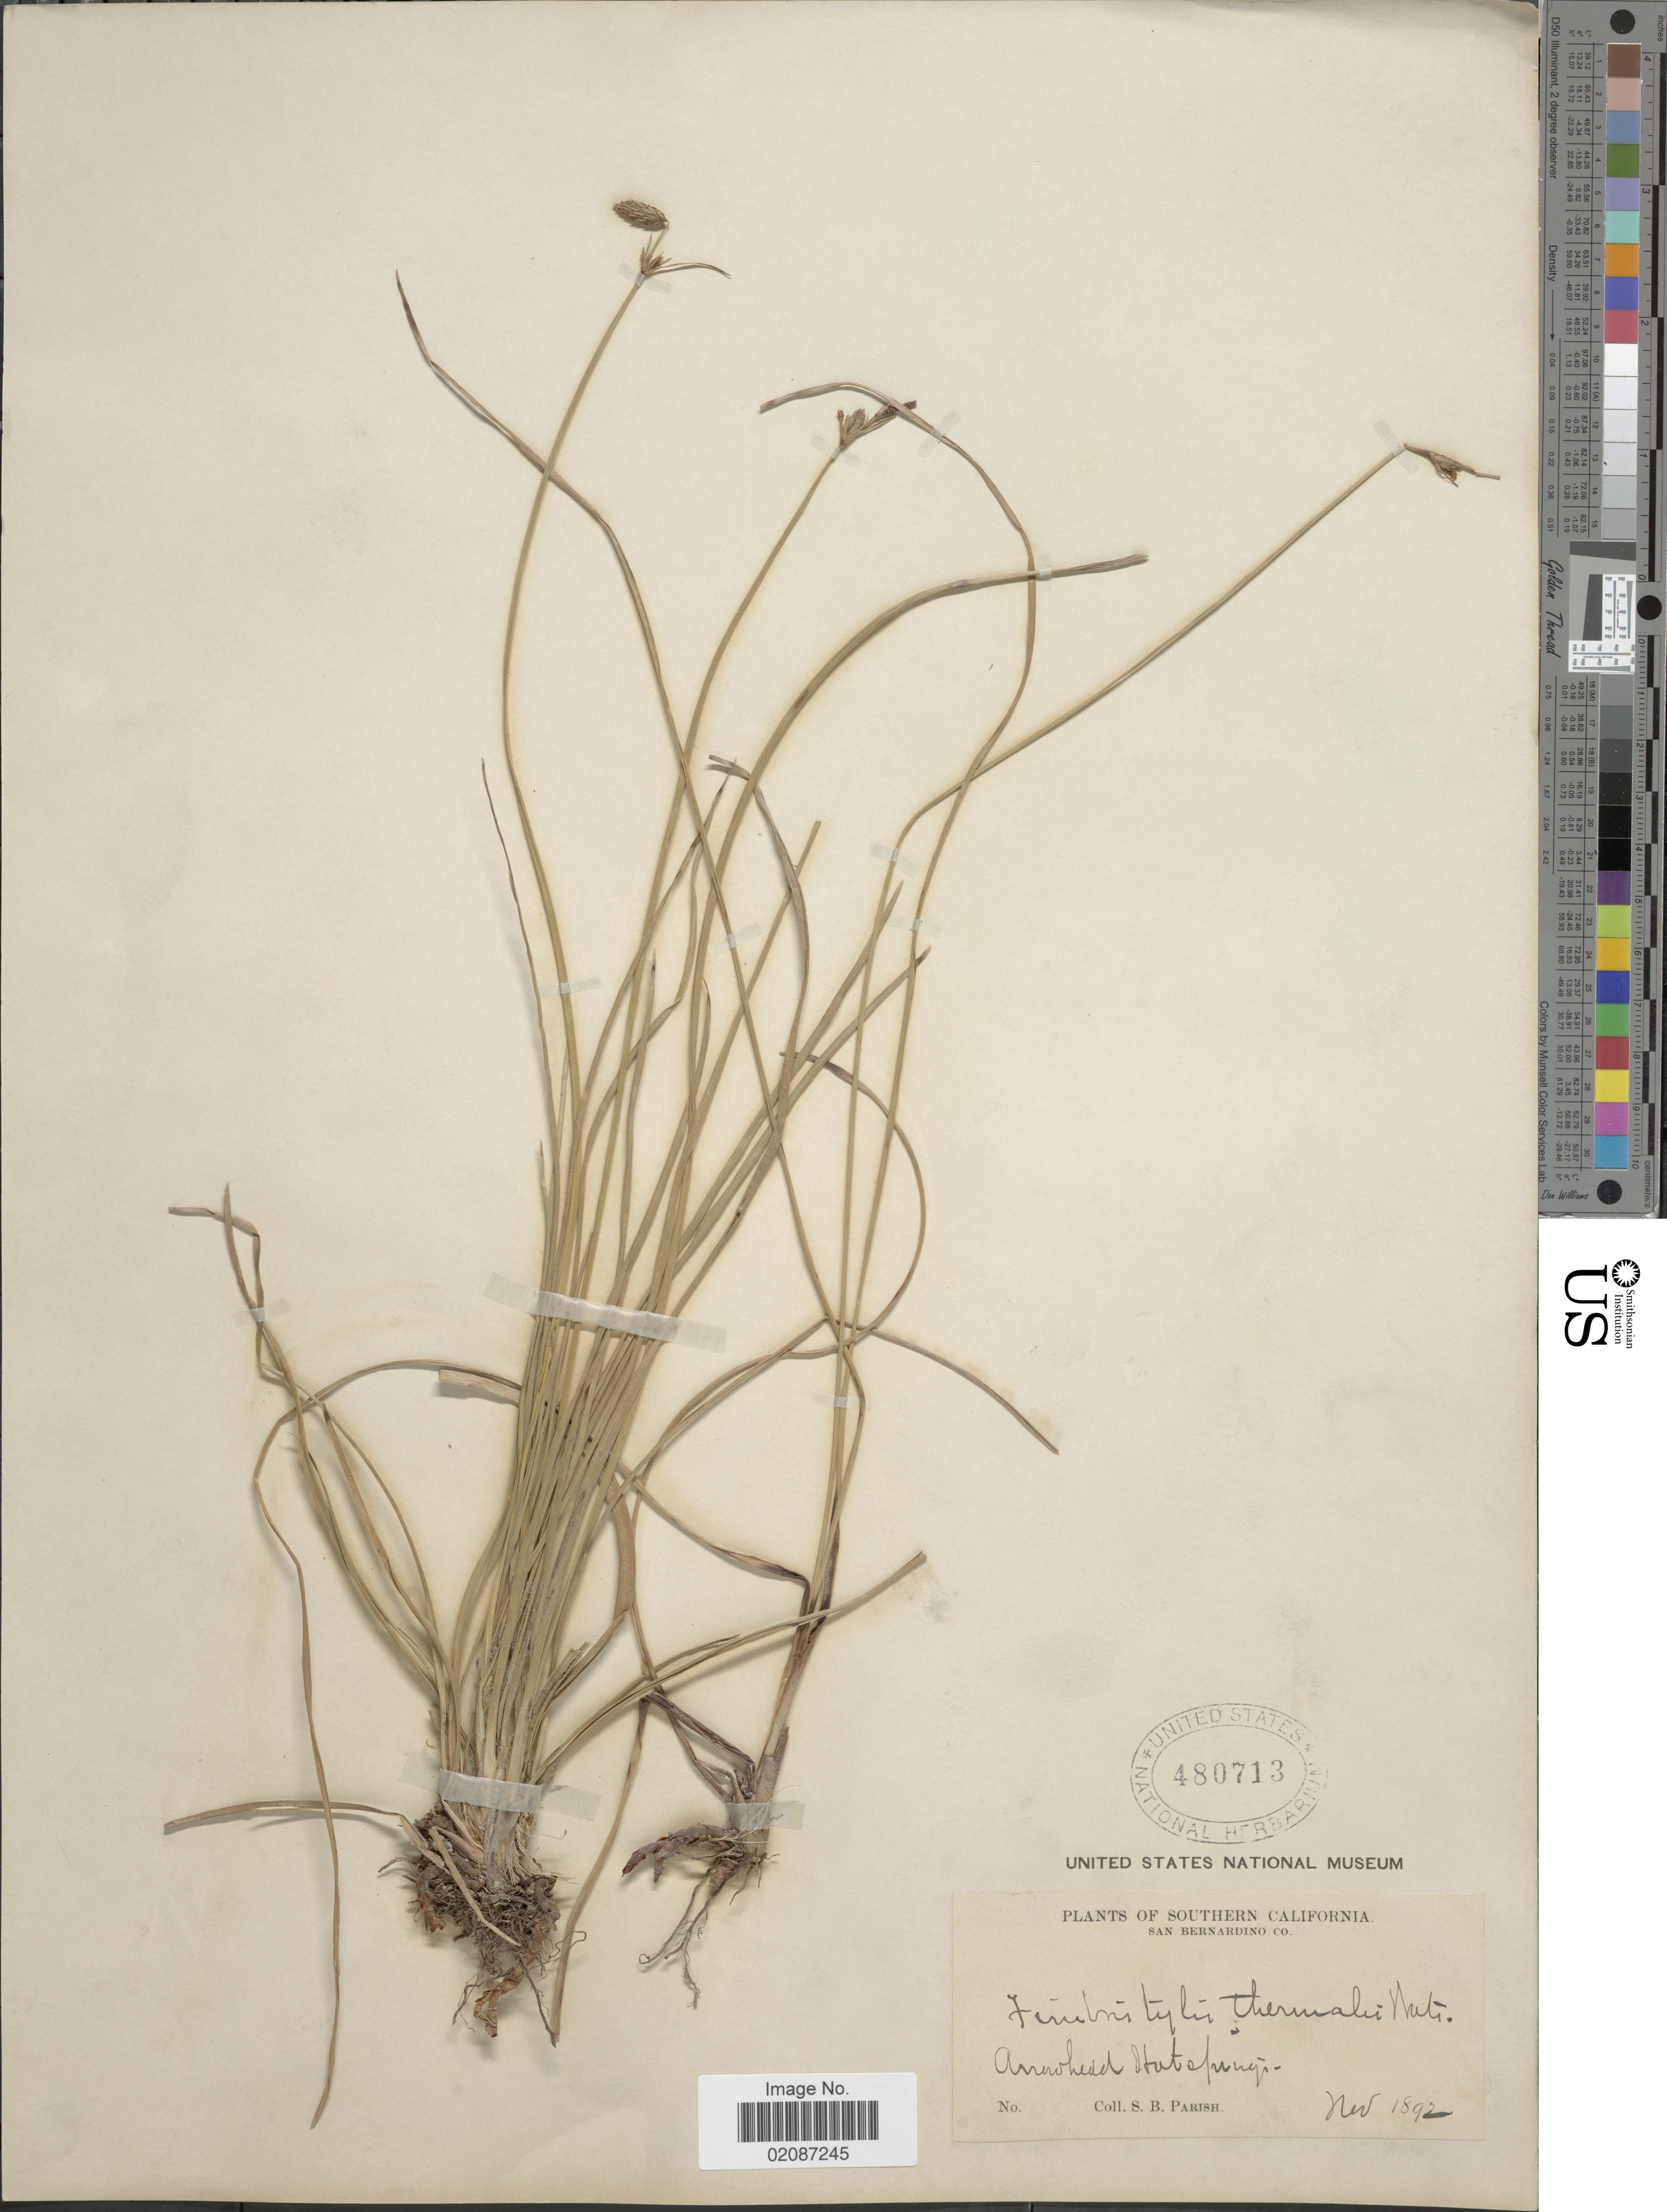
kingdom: Plantae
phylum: Tracheophyta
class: Liliopsida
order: Poales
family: Cyperaceae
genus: Fimbristylis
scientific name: Fimbristylis spadicea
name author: (L.) Vahl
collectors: S. B. Parish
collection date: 1892-11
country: United States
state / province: California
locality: Southern California, Arrowhead Hotsprings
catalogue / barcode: US 480713